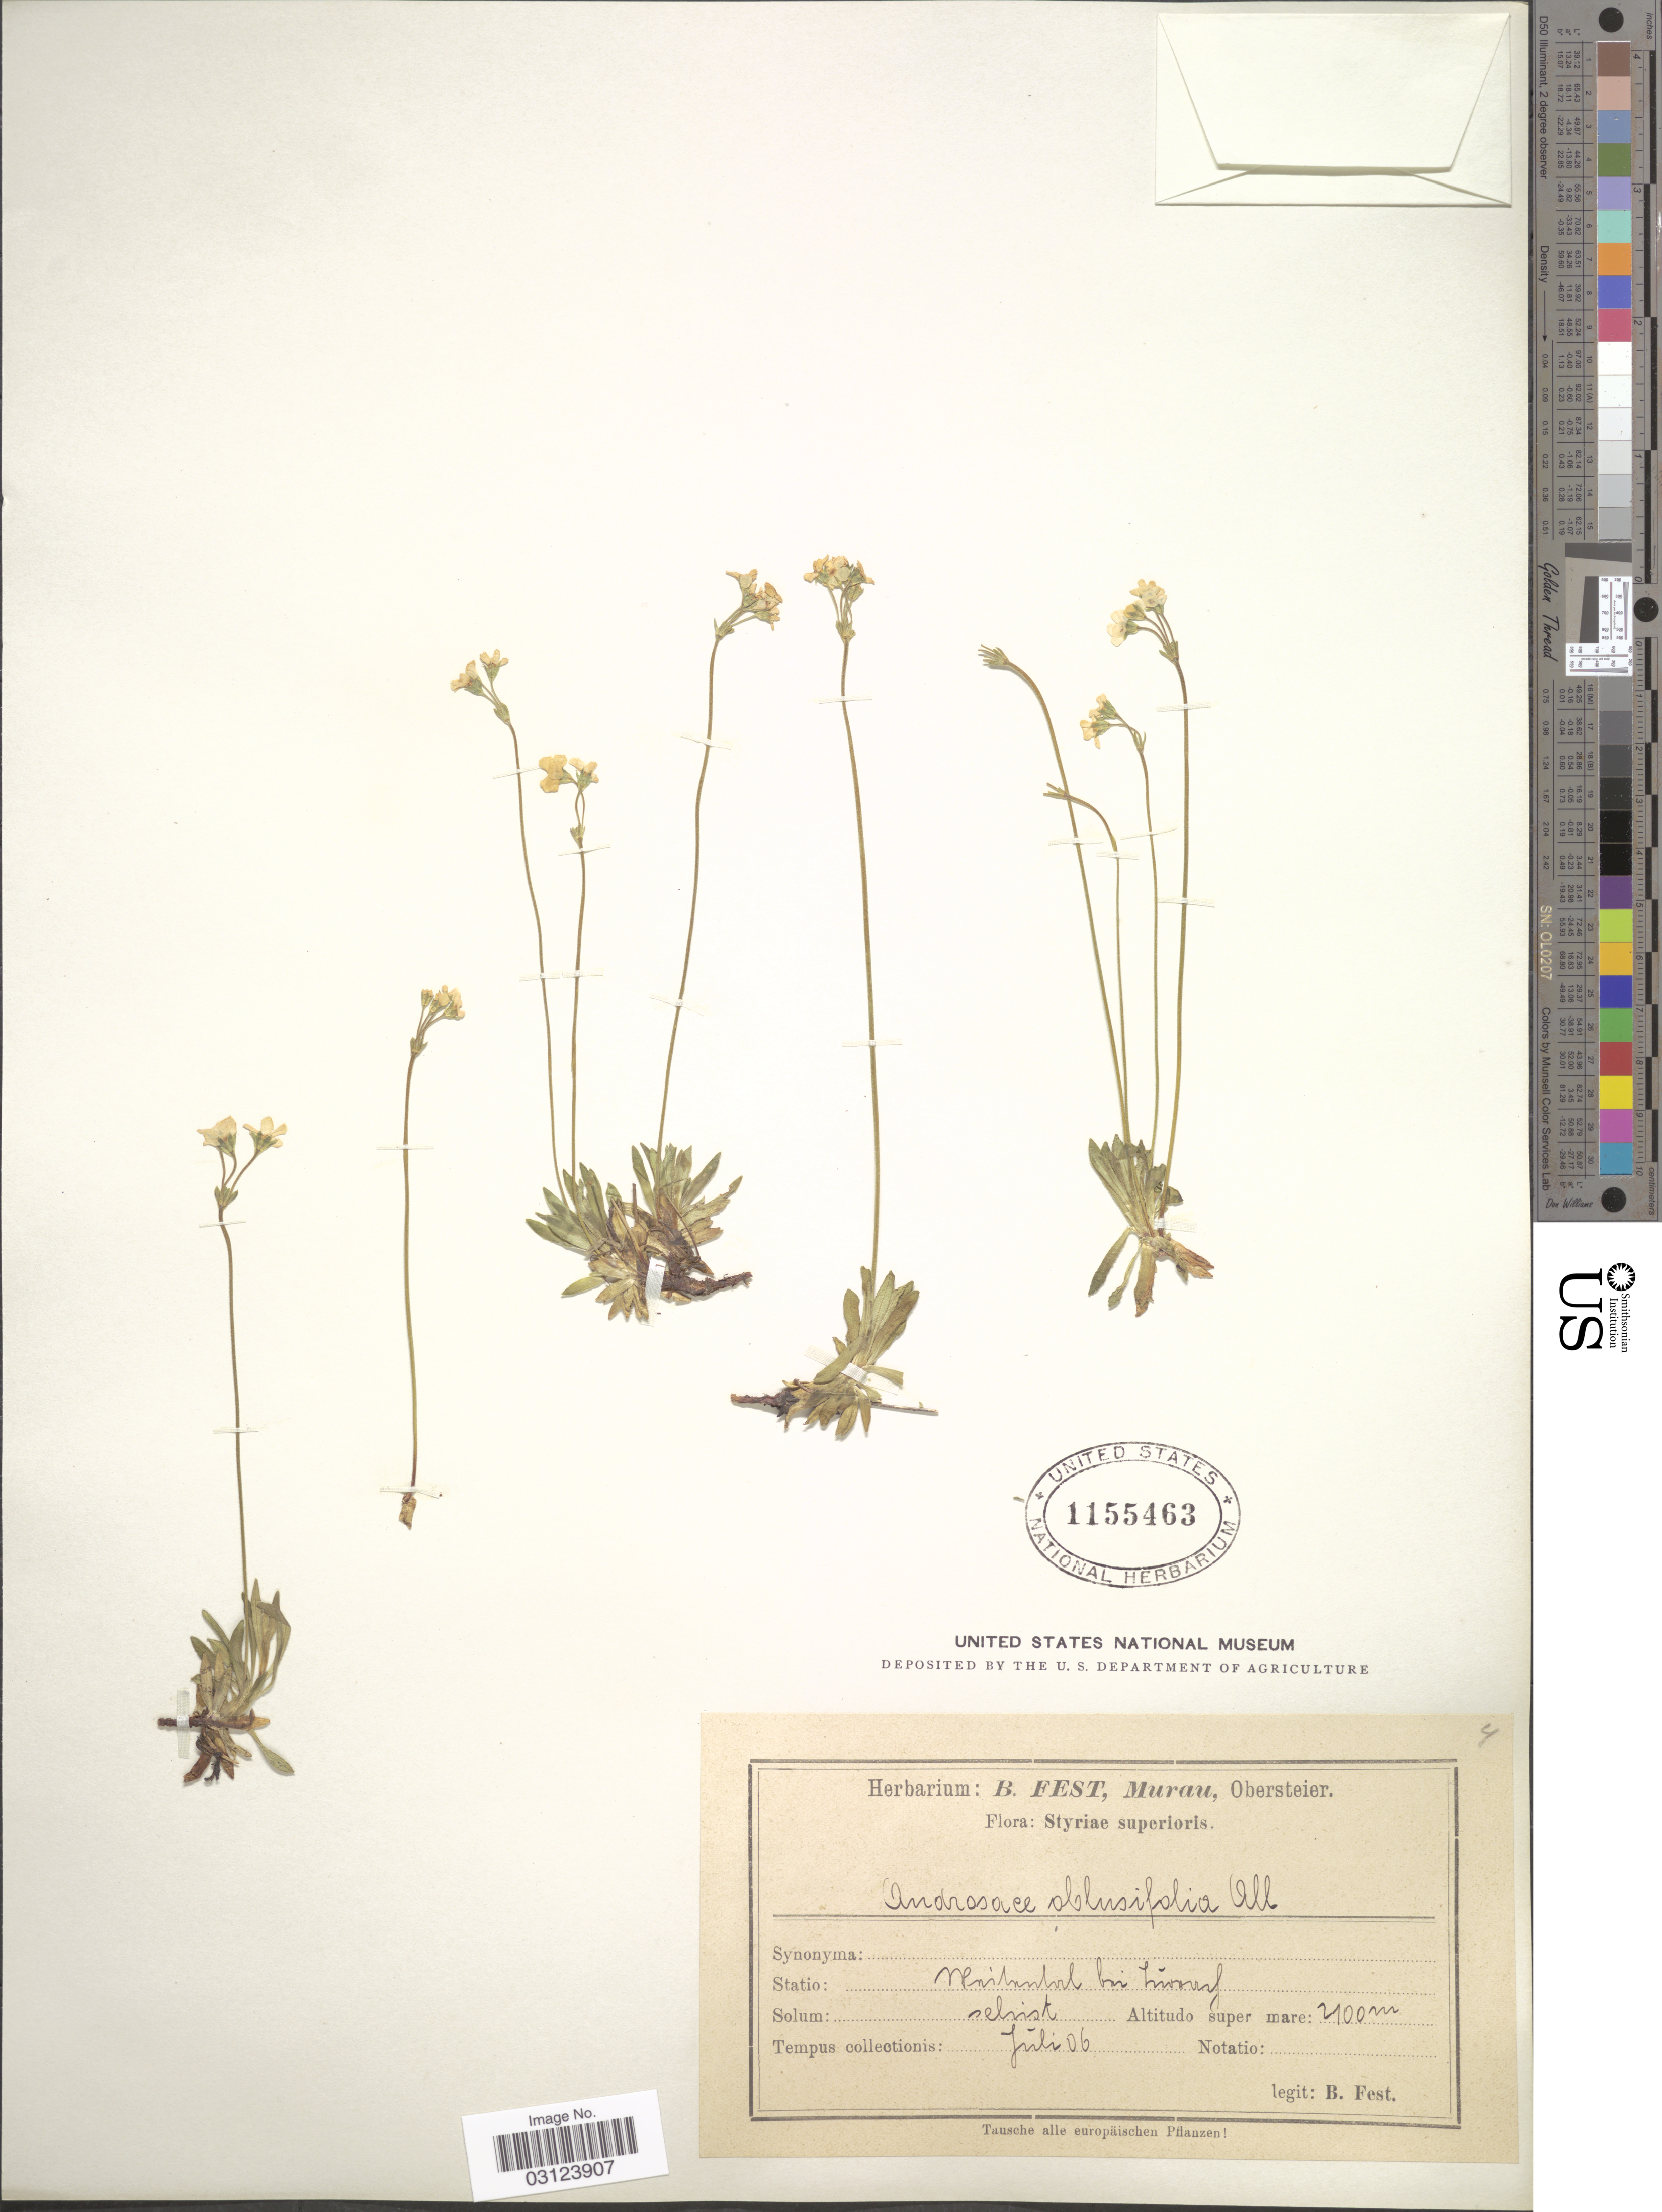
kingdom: Plantae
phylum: Tracheophyta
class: Magnoliopsida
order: Ericales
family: Primulaceae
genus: Androsace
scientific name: Androsace obtusifolia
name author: All.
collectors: B. Fest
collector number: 4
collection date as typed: Transcribed d/m/y: /7/6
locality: Styriae superioris, Statio: Weistanhal [interpreted] bei Zwourf [interpreted].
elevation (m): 2100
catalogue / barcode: US 1155463